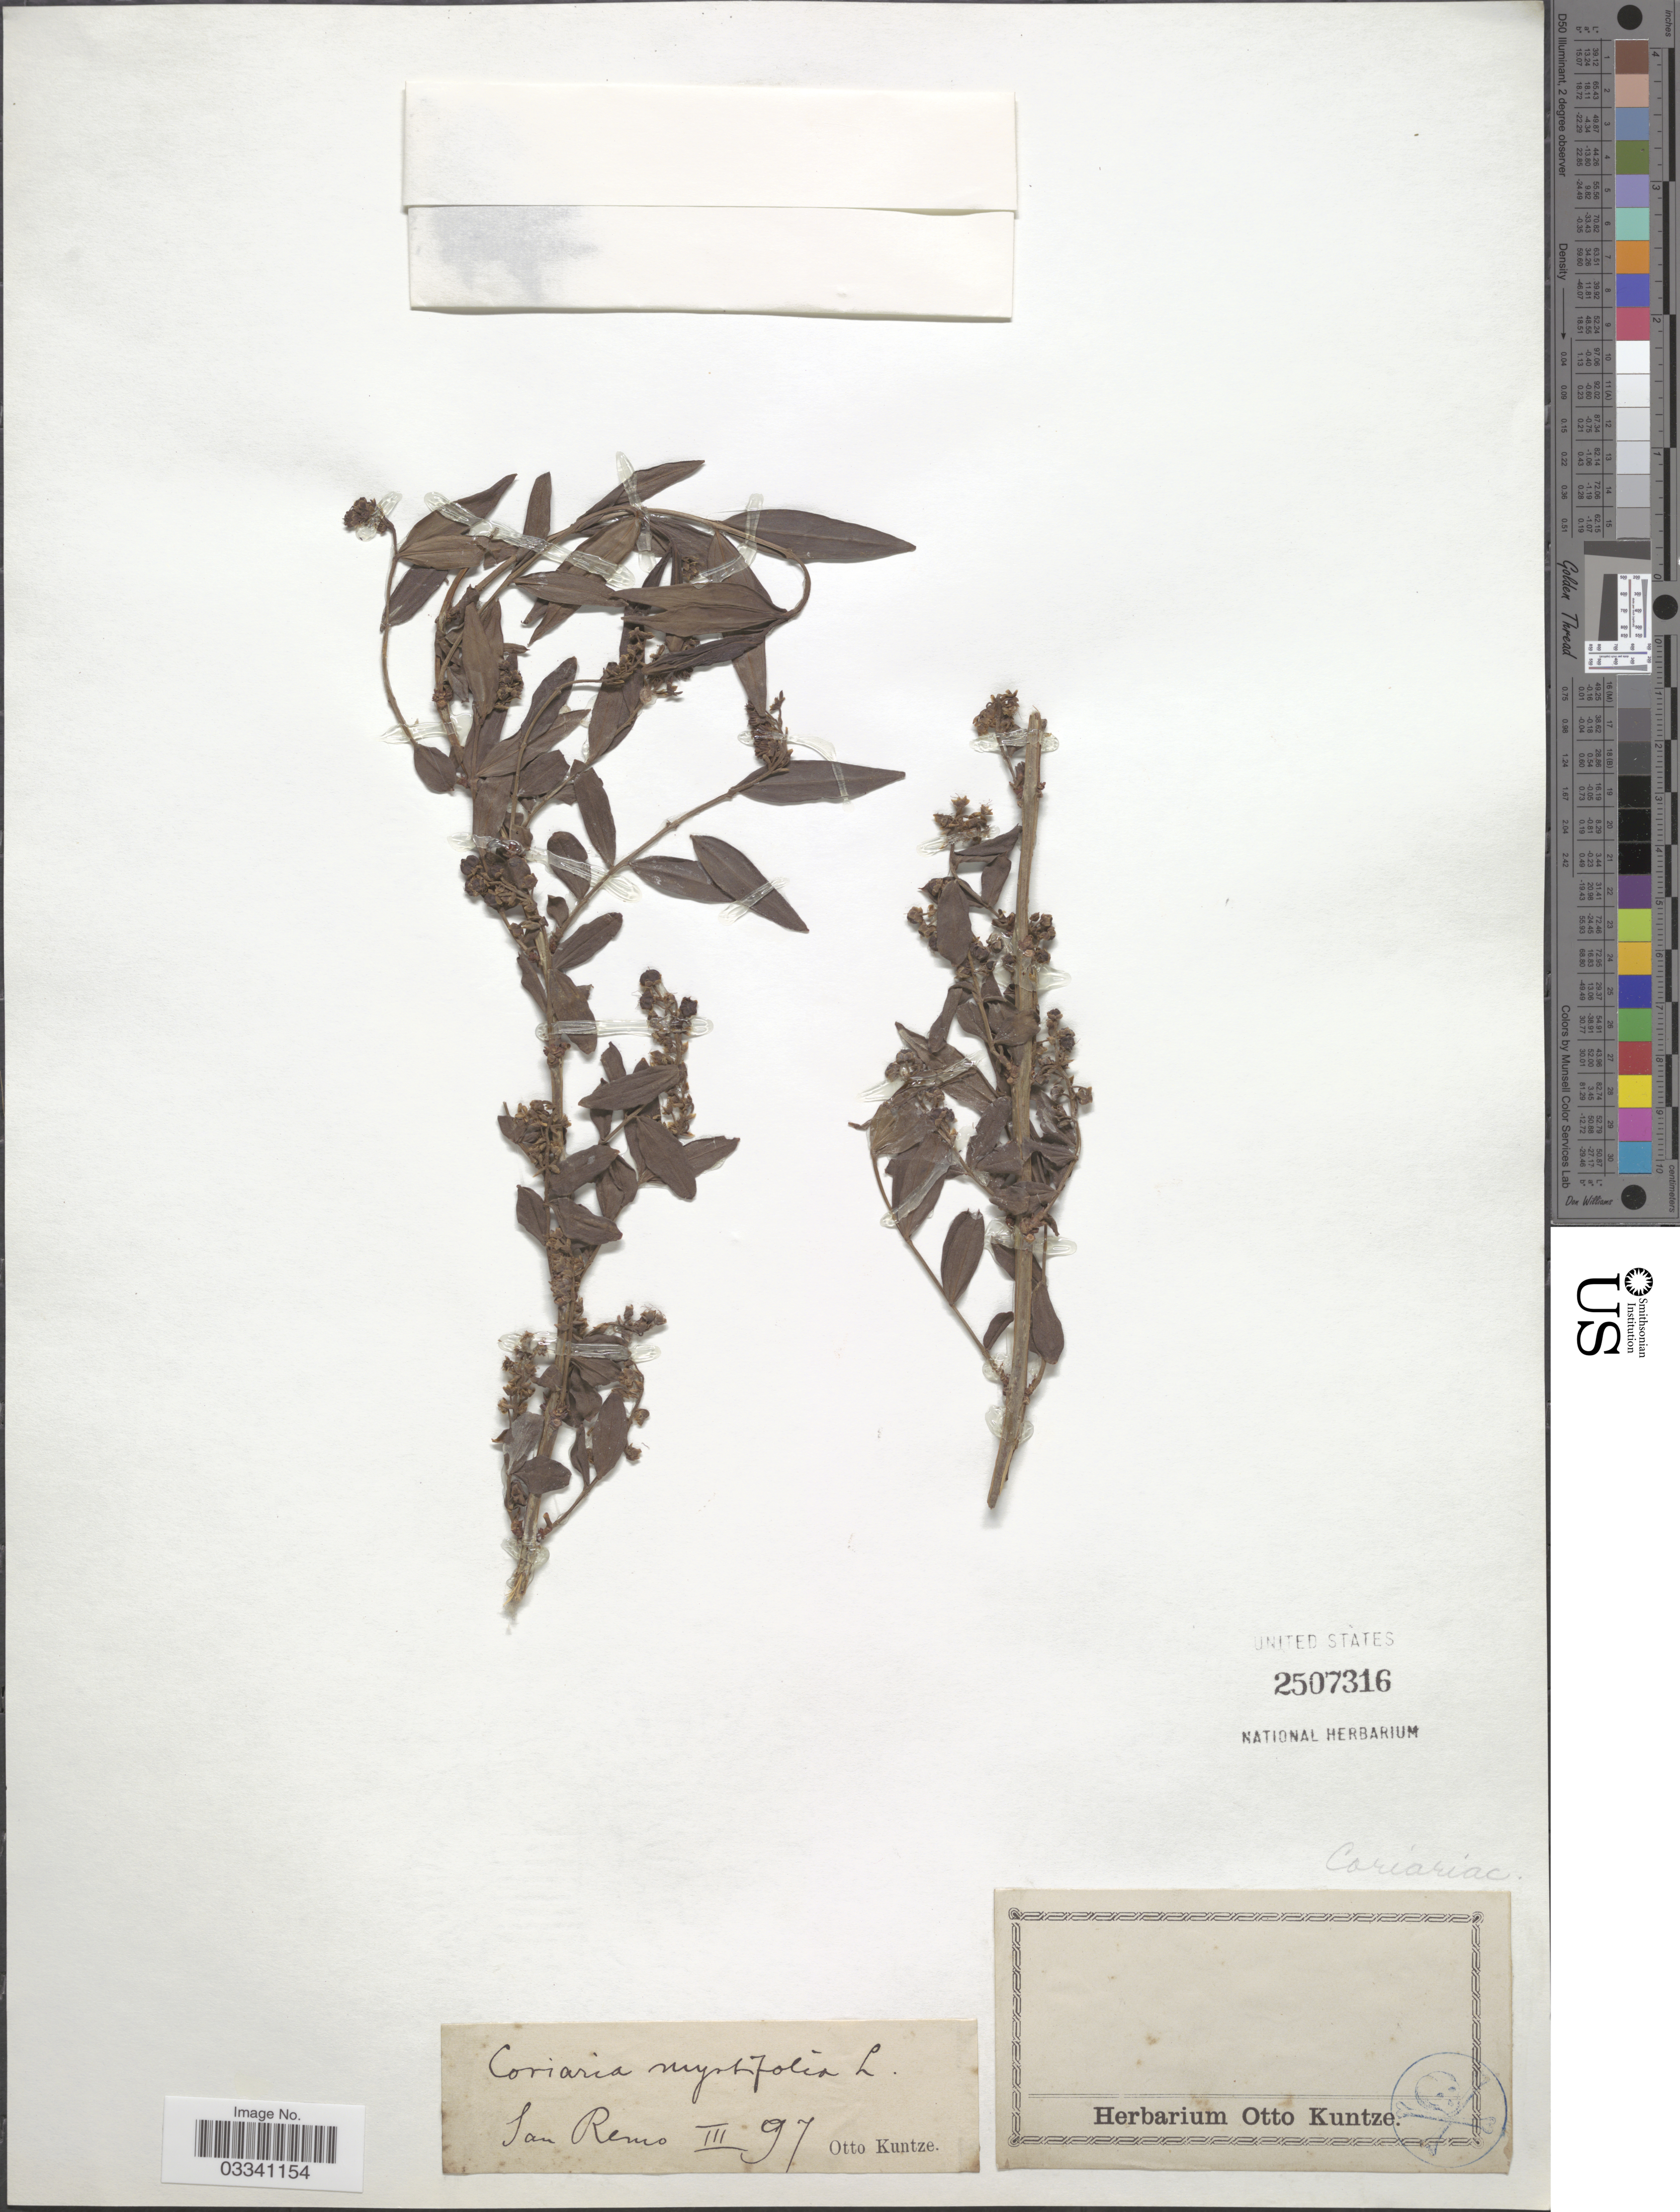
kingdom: Plantae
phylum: Tracheophyta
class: Magnoliopsida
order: Cucurbitales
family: Coriariaceae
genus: Coriaria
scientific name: Coriaria myrtifolia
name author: L.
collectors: C.E.O. Kuntze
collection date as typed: Transcribed d/m/y: /3/97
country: Italy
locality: San Remo.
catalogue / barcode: US 2507316